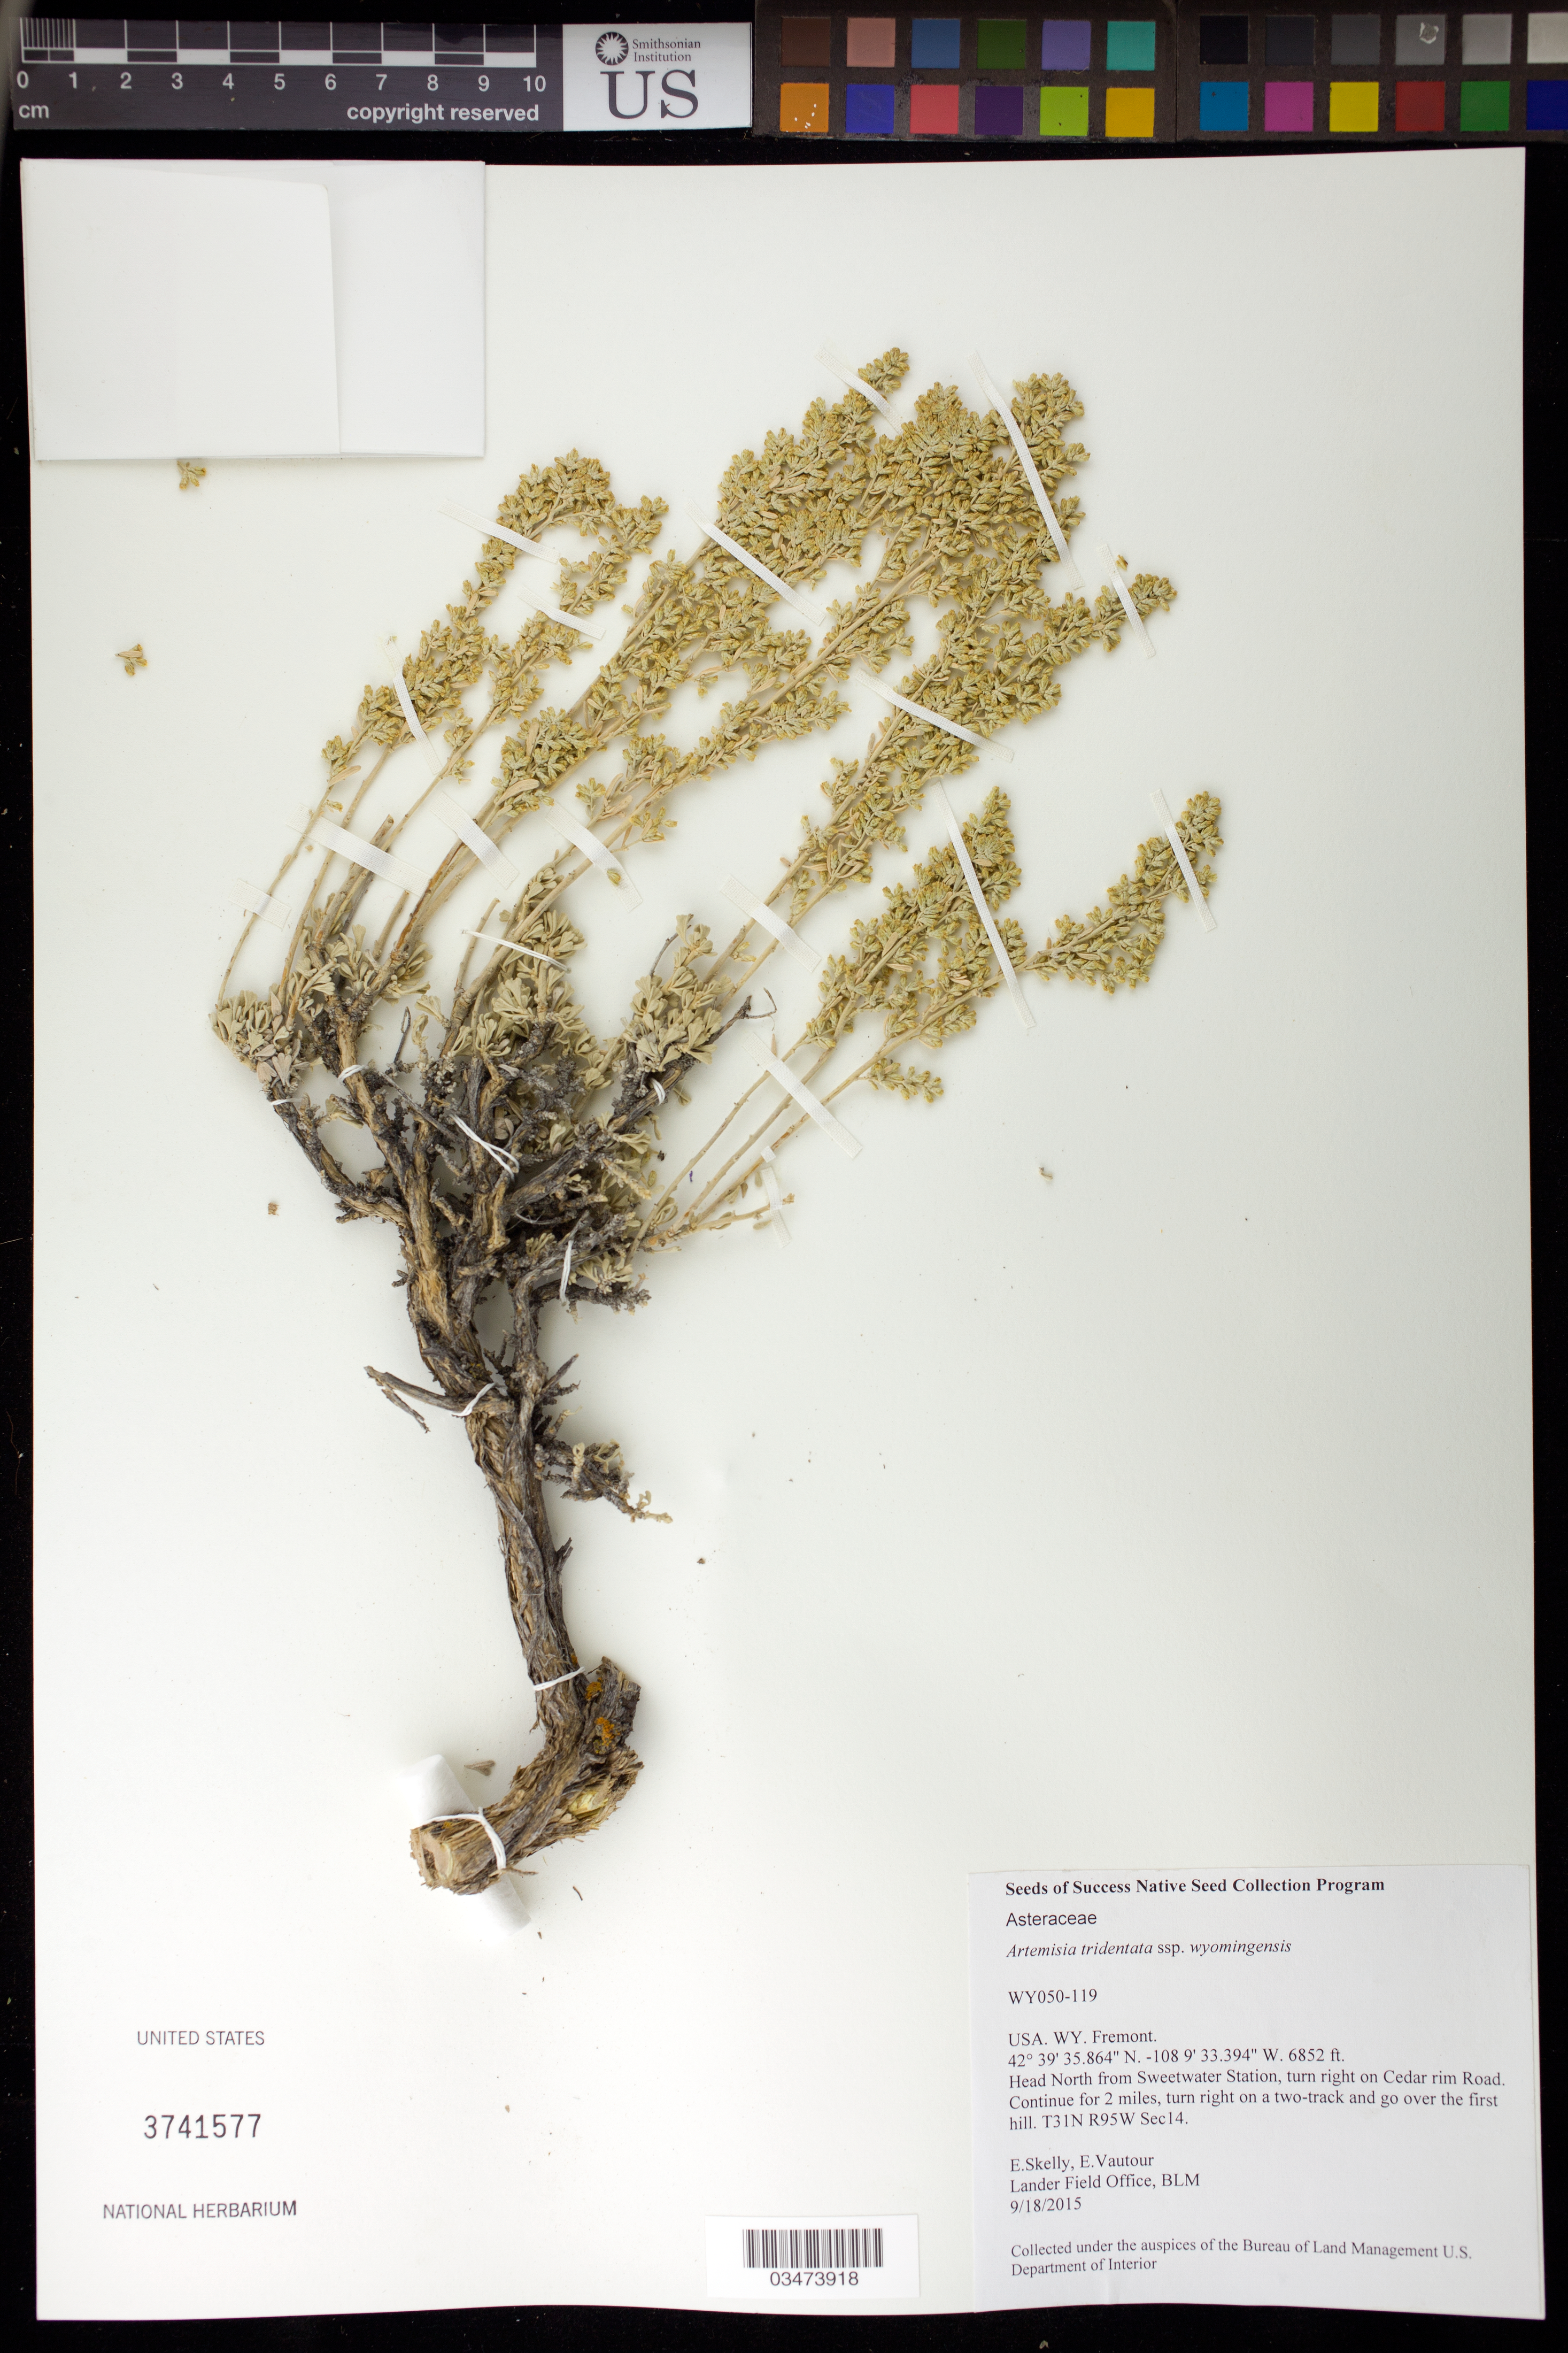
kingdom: Plantae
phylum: Tracheophyta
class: Magnoliopsida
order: Asterales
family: Asteraceae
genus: Artemisia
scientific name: Artemisia tridentata subsp. wyomingensis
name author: (Beetle & A.L. Young) S.L. Welsh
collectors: E. Skelly & E. Vautour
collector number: WY050-119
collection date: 2015-09-18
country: United States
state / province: Wyoming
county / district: Fremont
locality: N from Sweetwater Station, 2 miles on Cedar Rim Rd.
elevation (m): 2088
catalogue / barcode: US 3741577